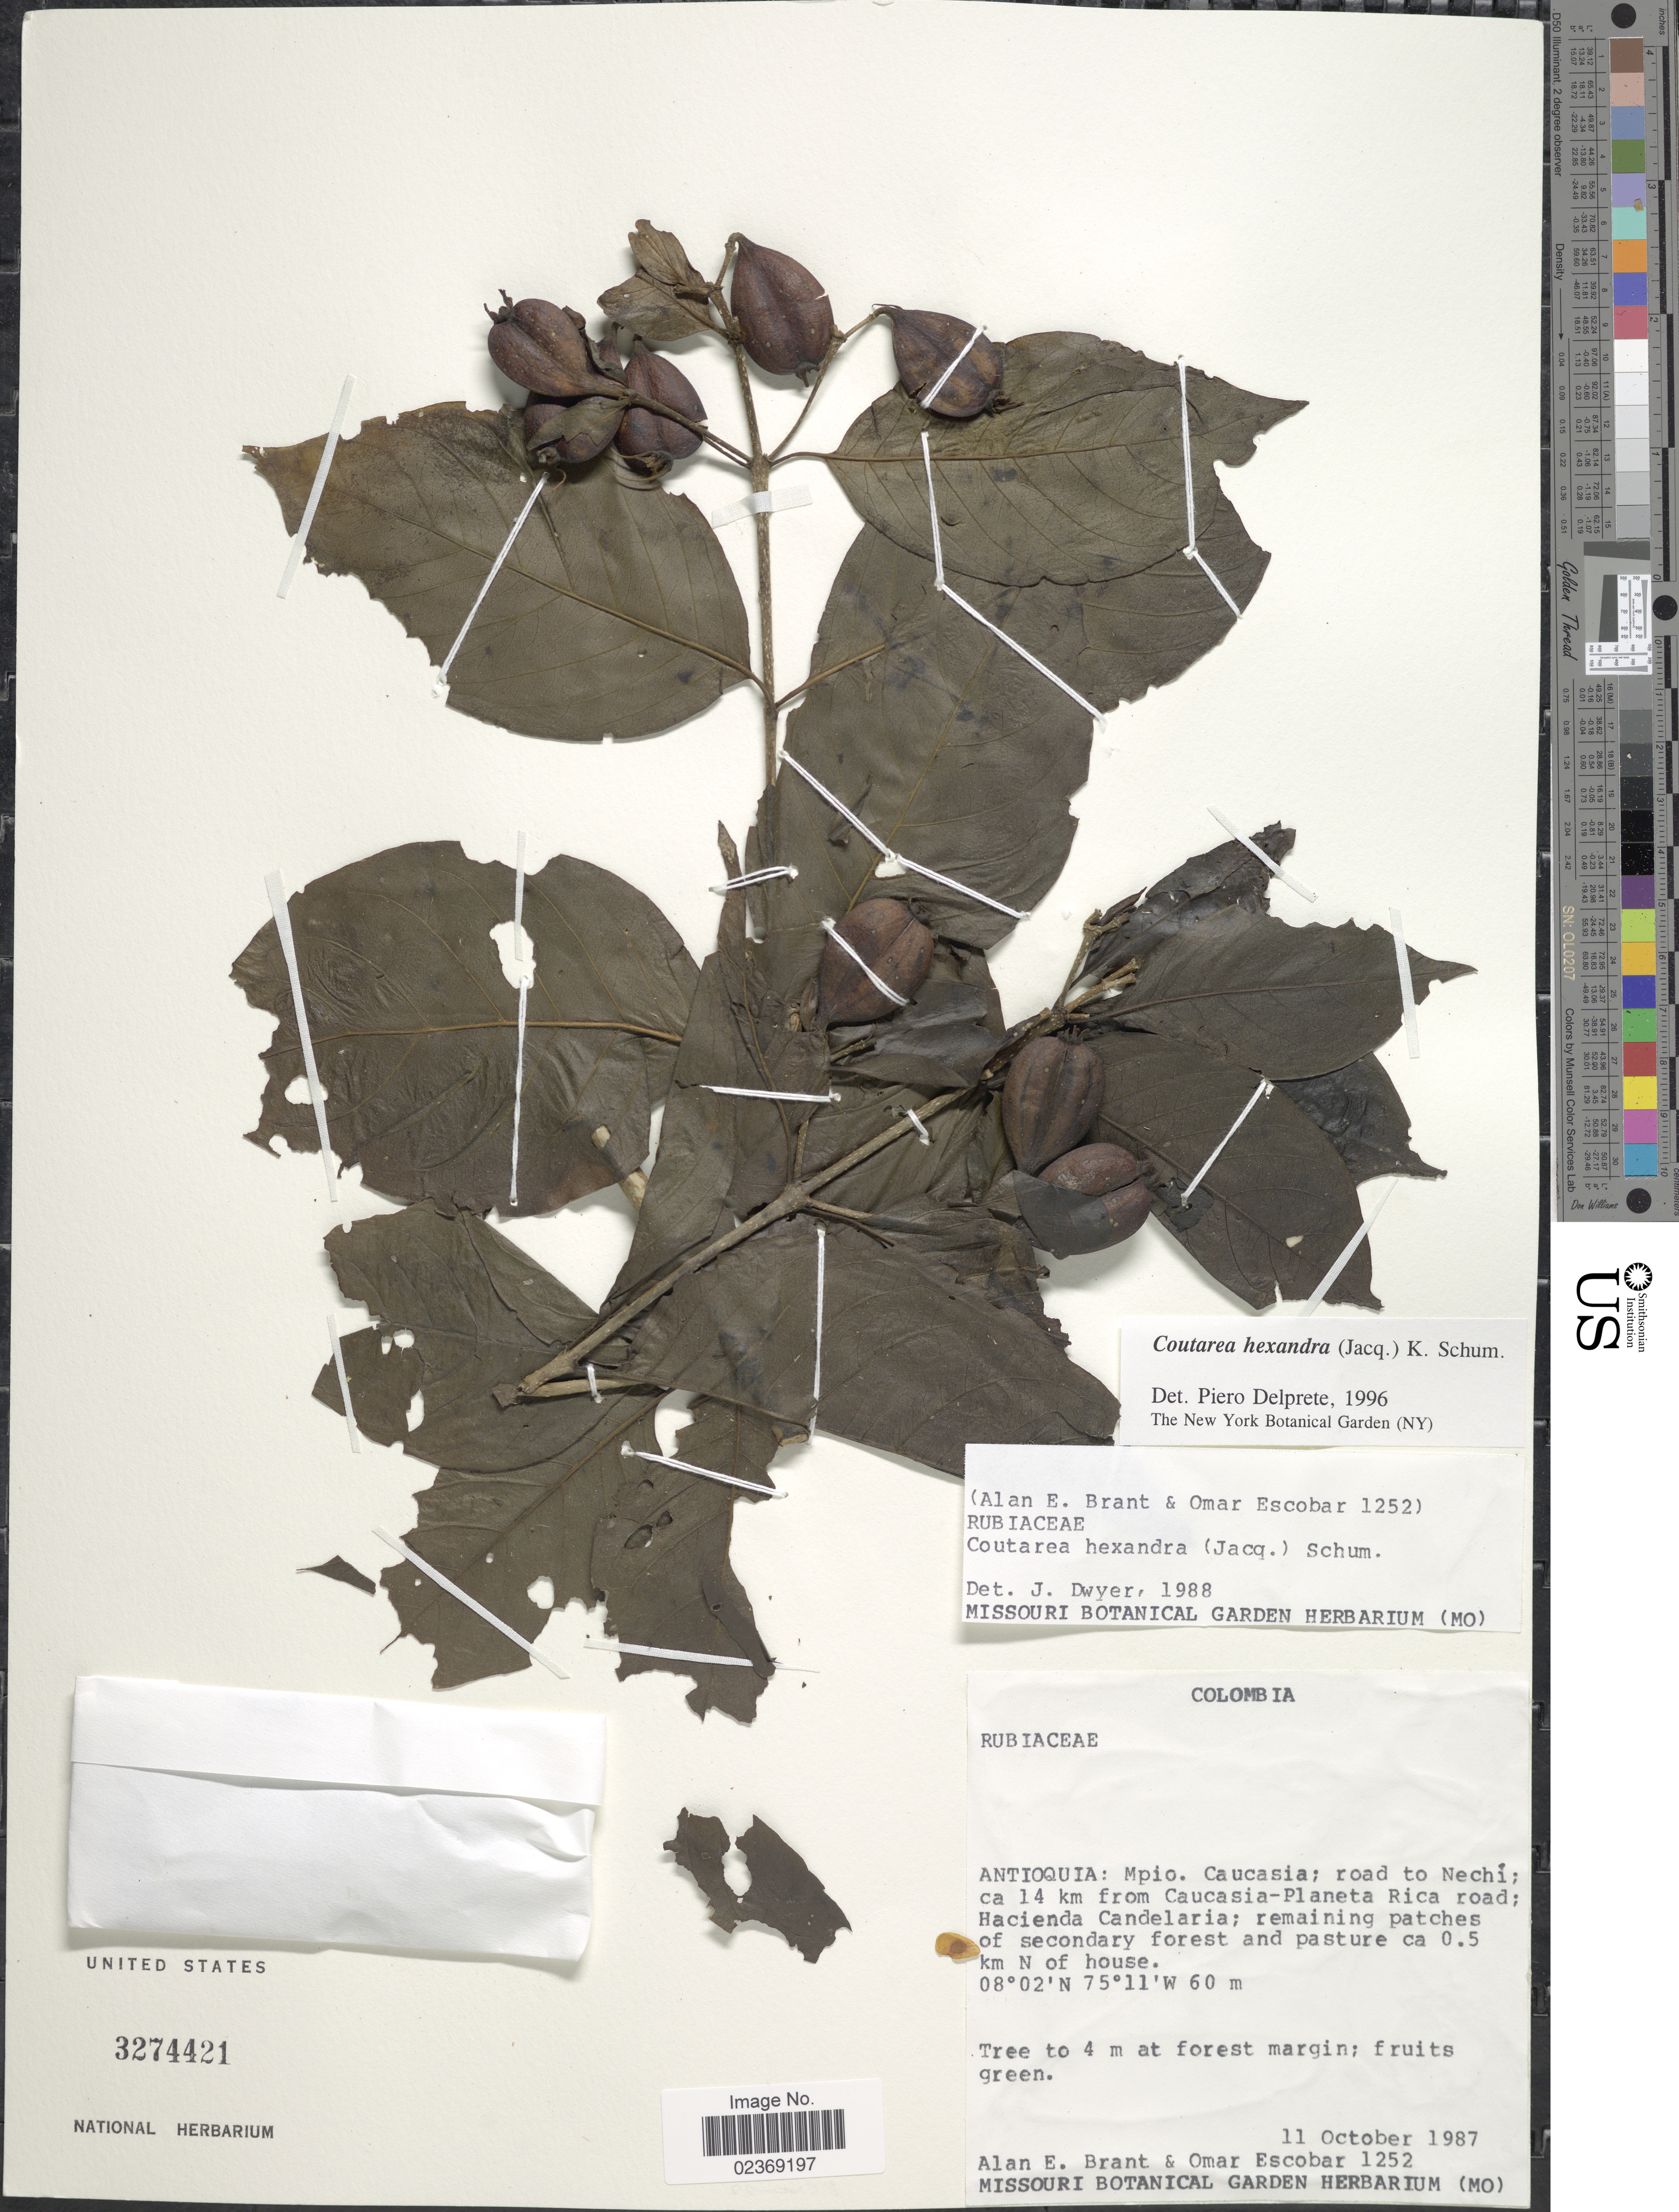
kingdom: Plantae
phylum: Tracheophyta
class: Magnoliopsida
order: Gentianales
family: Rubiaceae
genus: Coutarea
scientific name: Coutarea hexandra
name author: (Jacq.) K. Schum.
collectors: A. Brant & O. D. Escobar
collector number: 1252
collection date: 1987-10-11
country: Colombia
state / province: Antioquia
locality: Mpio. Caucasia; road to Nechi; ca. 14 km from Caucasia-Planeta Rica road; Hacienda Candelaria; remaining patches of secondary forest and pasture ca. 0.5 km N of house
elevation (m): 60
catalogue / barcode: US 3274421